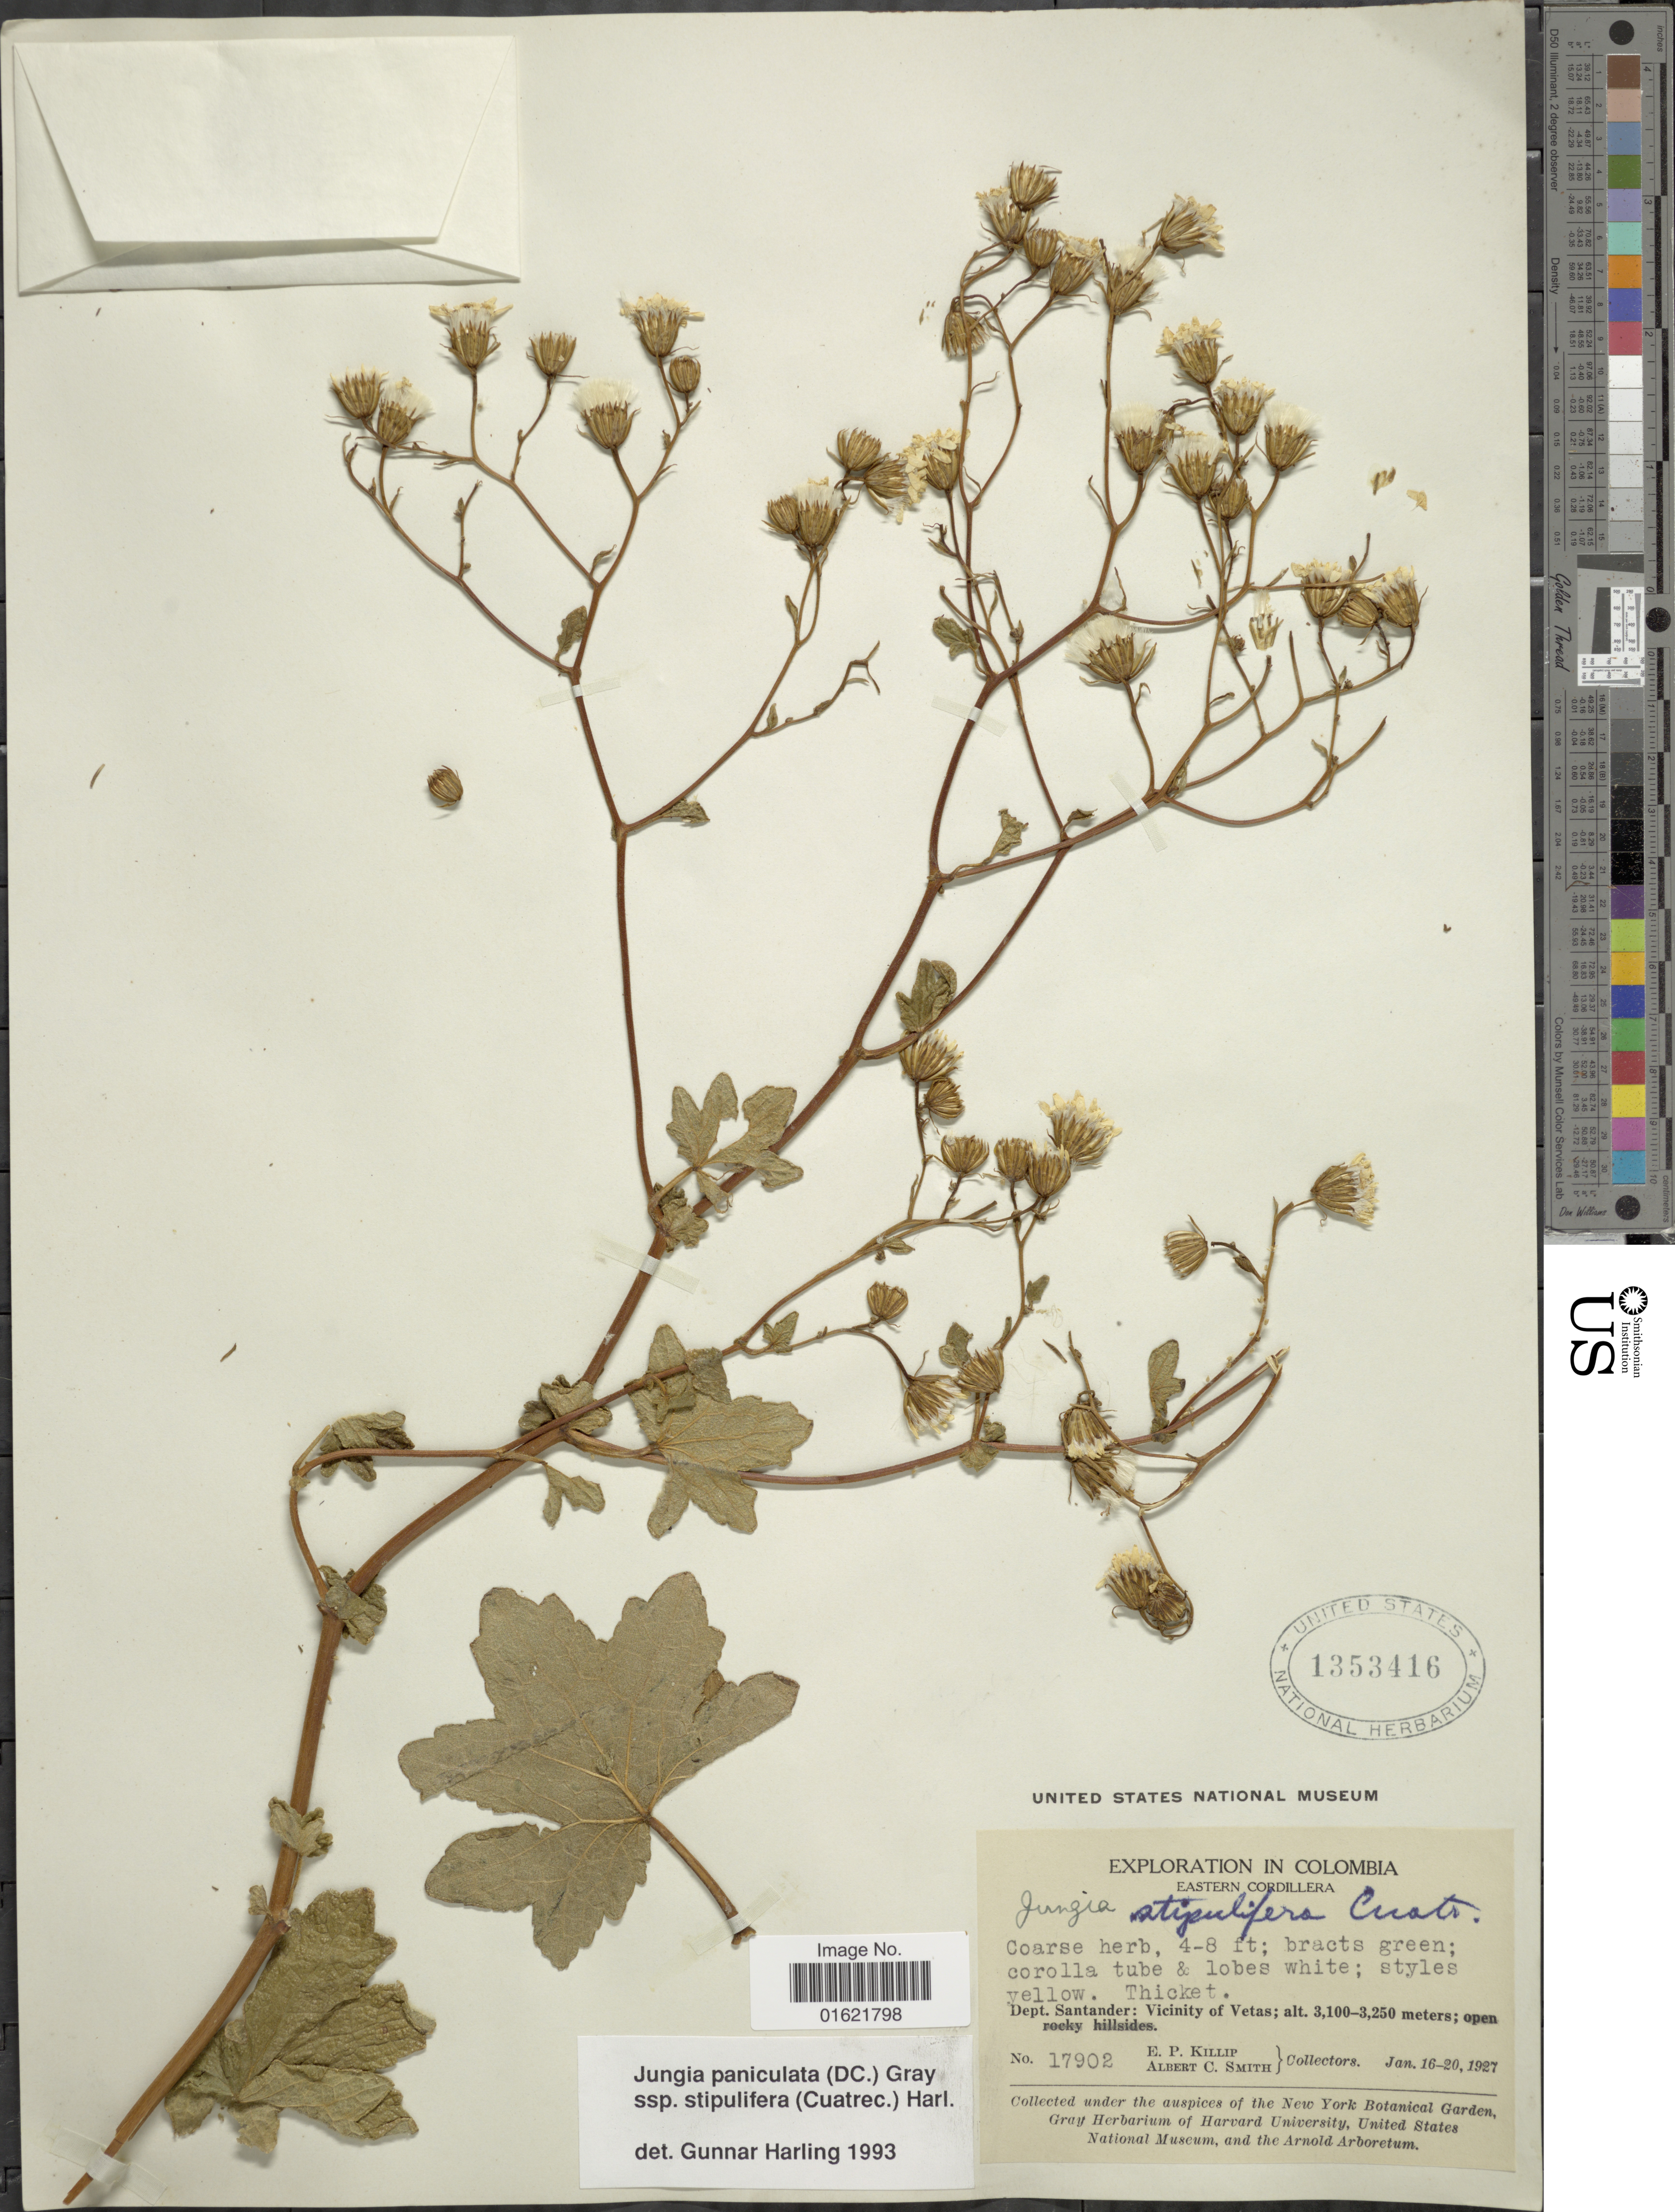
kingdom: Plantae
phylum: Tracheophyta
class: Magnoliopsida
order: Asterales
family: Asteraceae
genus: Jungia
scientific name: Jungia paniculata subsp. stipulifera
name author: (Cuatrec.) Harling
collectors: E. P. Killip & A. C. Smith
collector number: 17902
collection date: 1927-01-16/1927-01-20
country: Colombia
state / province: Santander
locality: Vicinity of Veta. Eastern Cordillera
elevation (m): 3100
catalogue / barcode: US 1353416